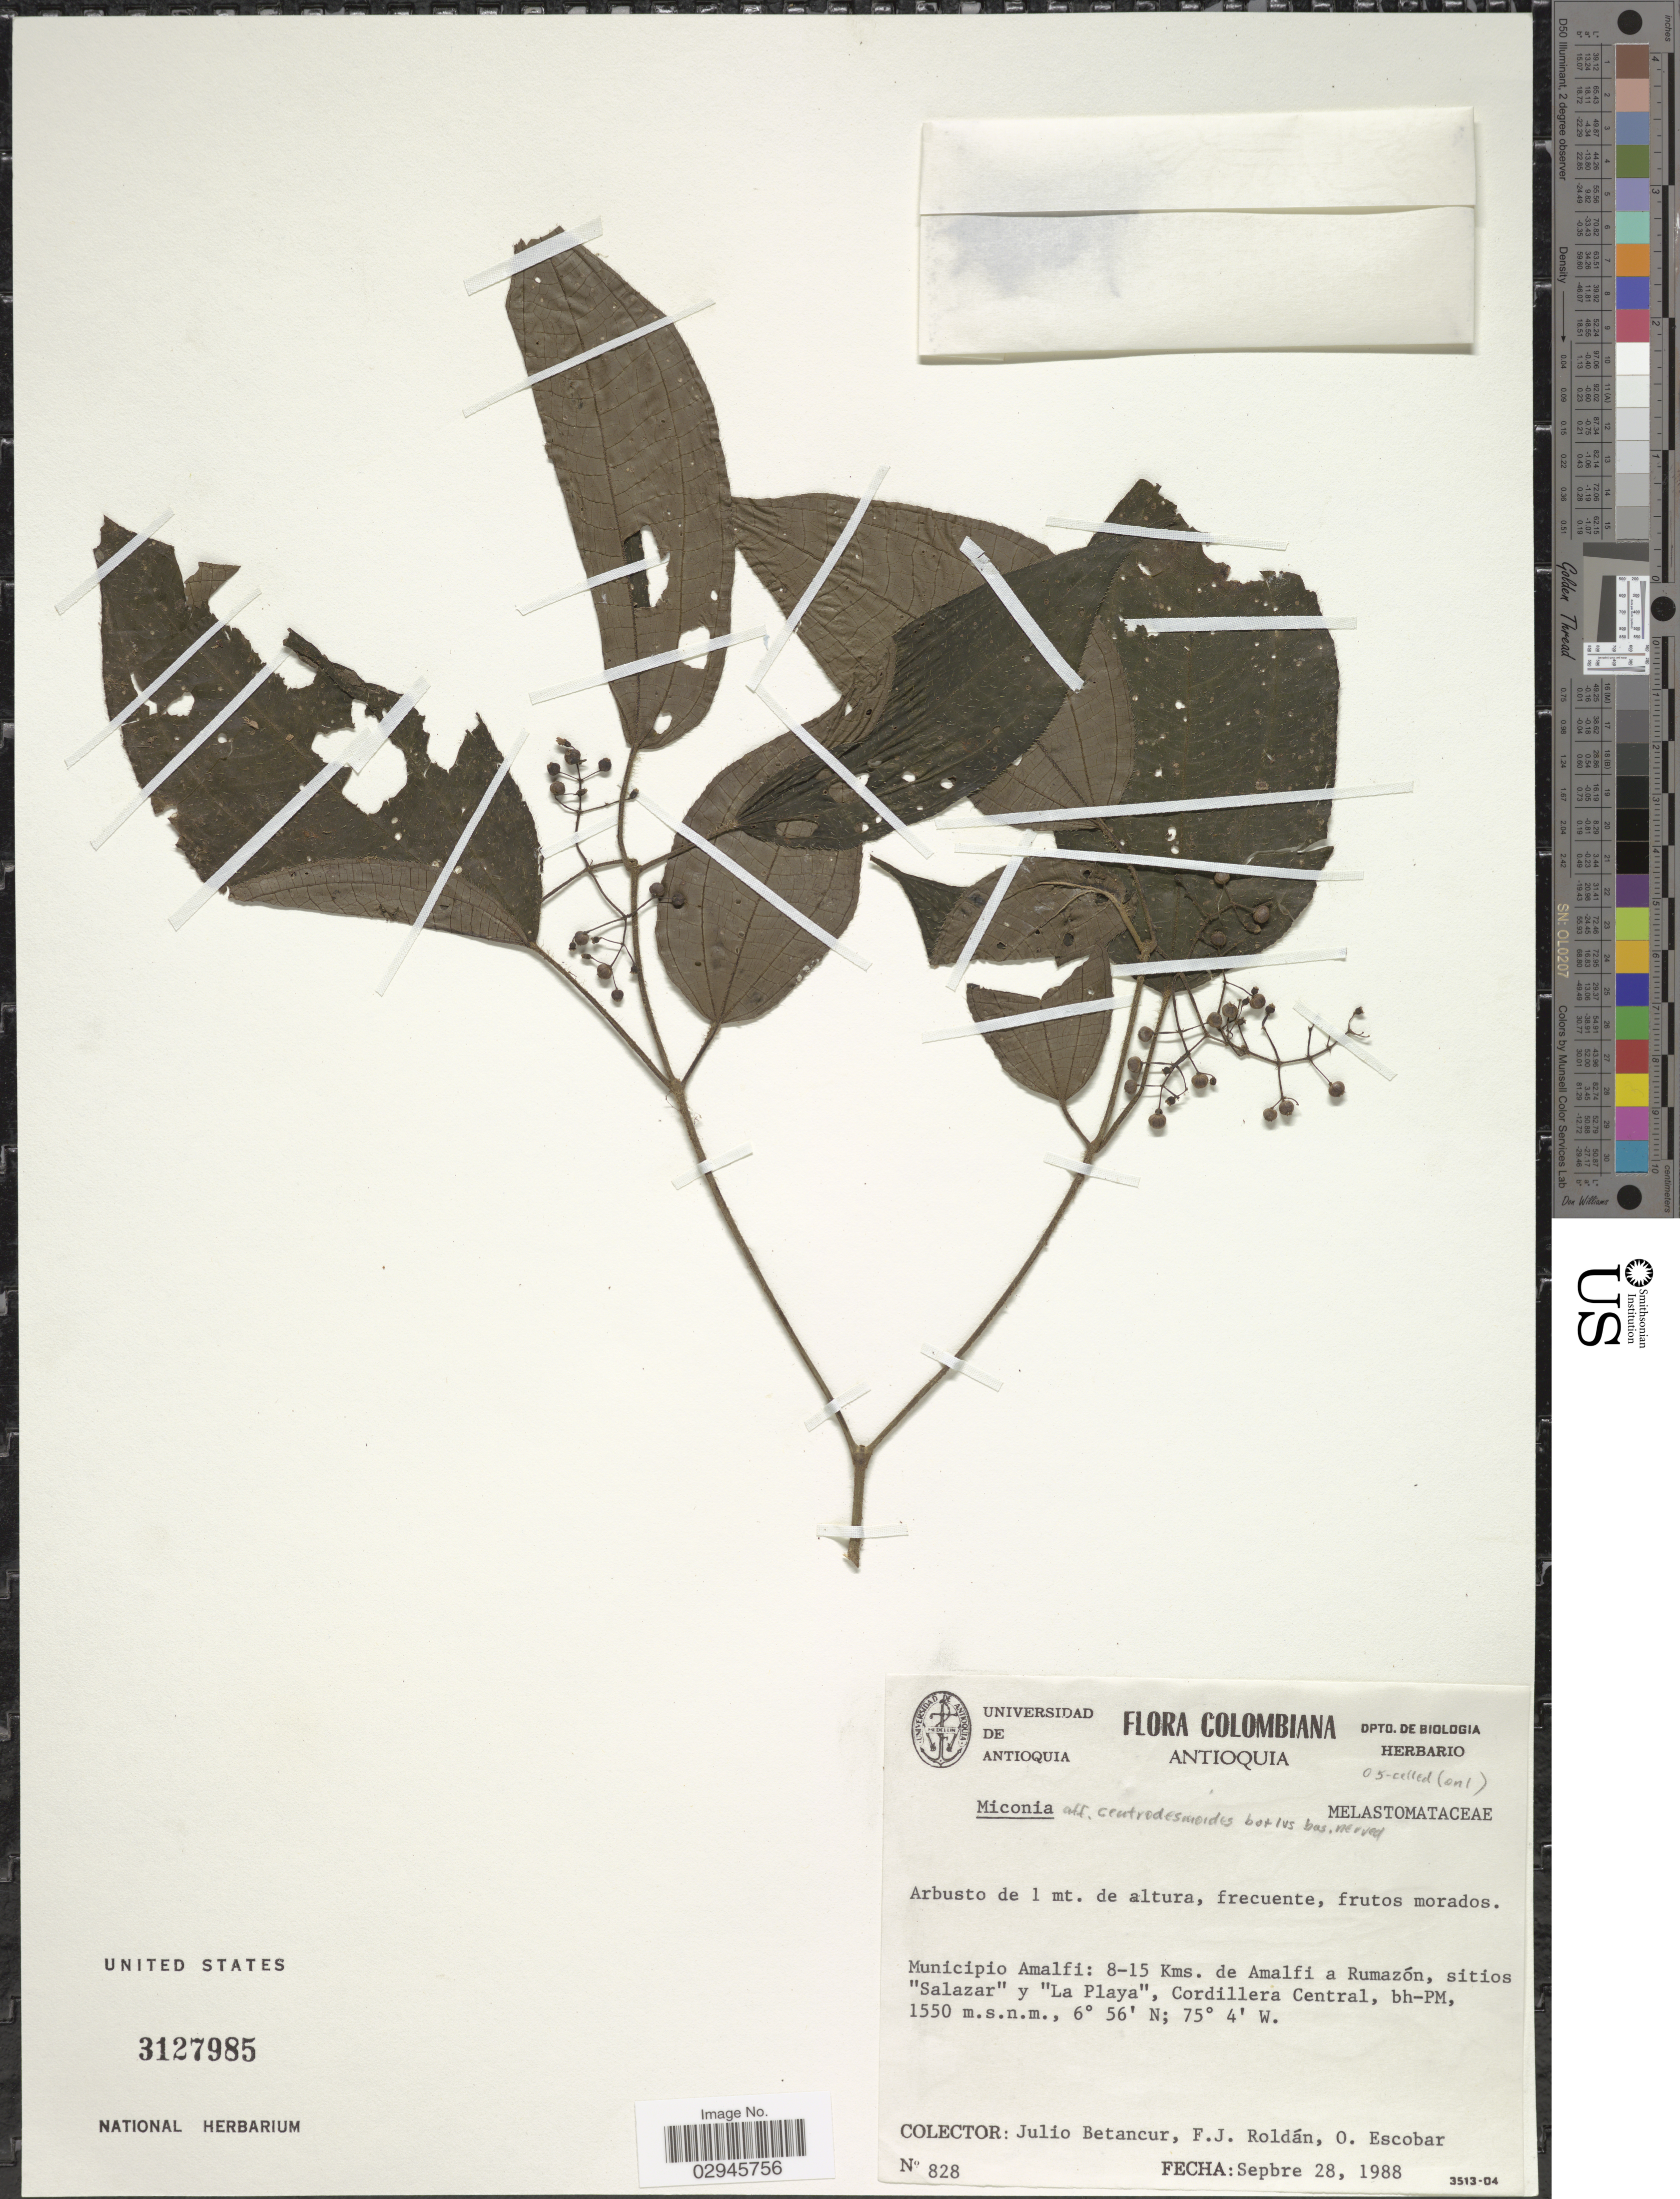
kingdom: Plantae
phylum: Tracheophyta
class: Magnoliopsida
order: Myrtales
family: Melastomataceae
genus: Miconia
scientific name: Miconia sp.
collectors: J. Betancur, F. J. Roldán & O. Escobar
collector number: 828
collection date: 1988-09-28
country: Colombia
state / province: Antioquia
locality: Municipio Amalfi: 8-15 Kms. de Amalfi a Rumazón, sitios "Salazar" y "La Playa", Cordillera Central.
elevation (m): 1550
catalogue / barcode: US 3127985